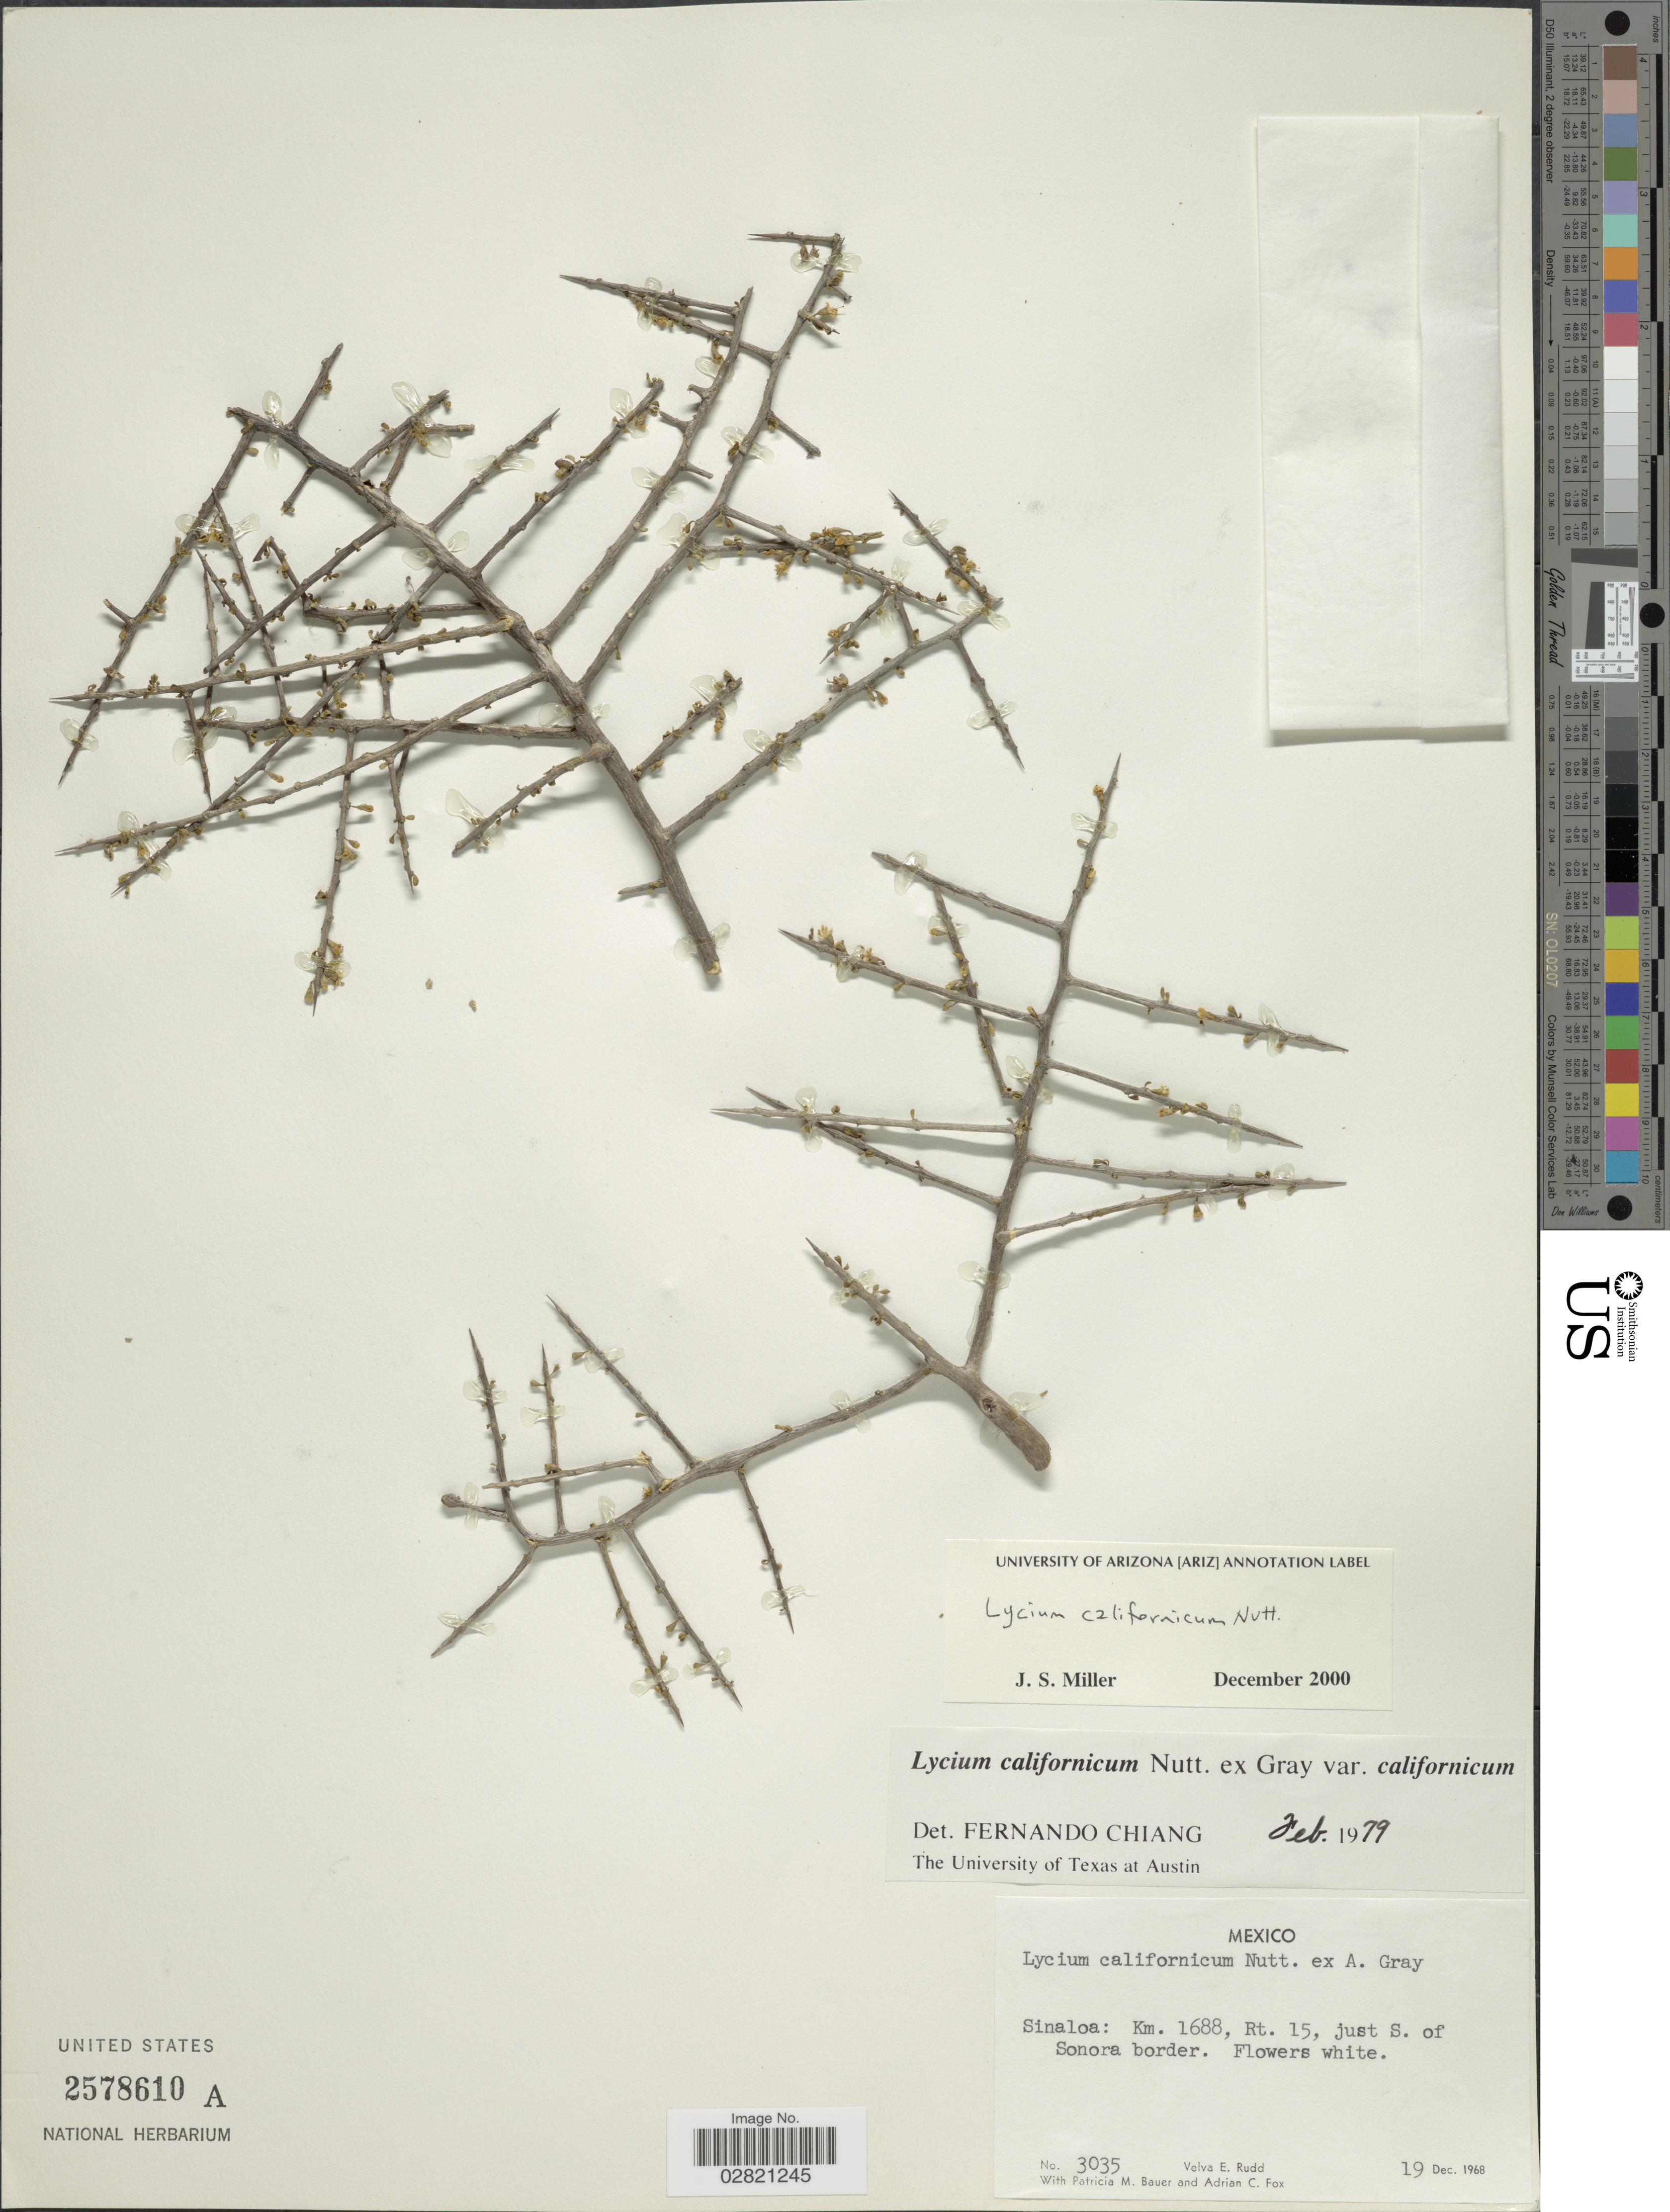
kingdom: Plantae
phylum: Tracheophyta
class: Magnoliopsida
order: Solanales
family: Solanaceae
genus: Lycium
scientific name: Lycium californicum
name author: Nutt. ex A. Gray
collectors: V. E. Rudd, P. Bauer & A. Fox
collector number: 3035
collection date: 1968-12-19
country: Mexico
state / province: Sinaloa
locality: Km. 1688, Rt. 15, just S. of Sonora border.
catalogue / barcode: US 2578610A